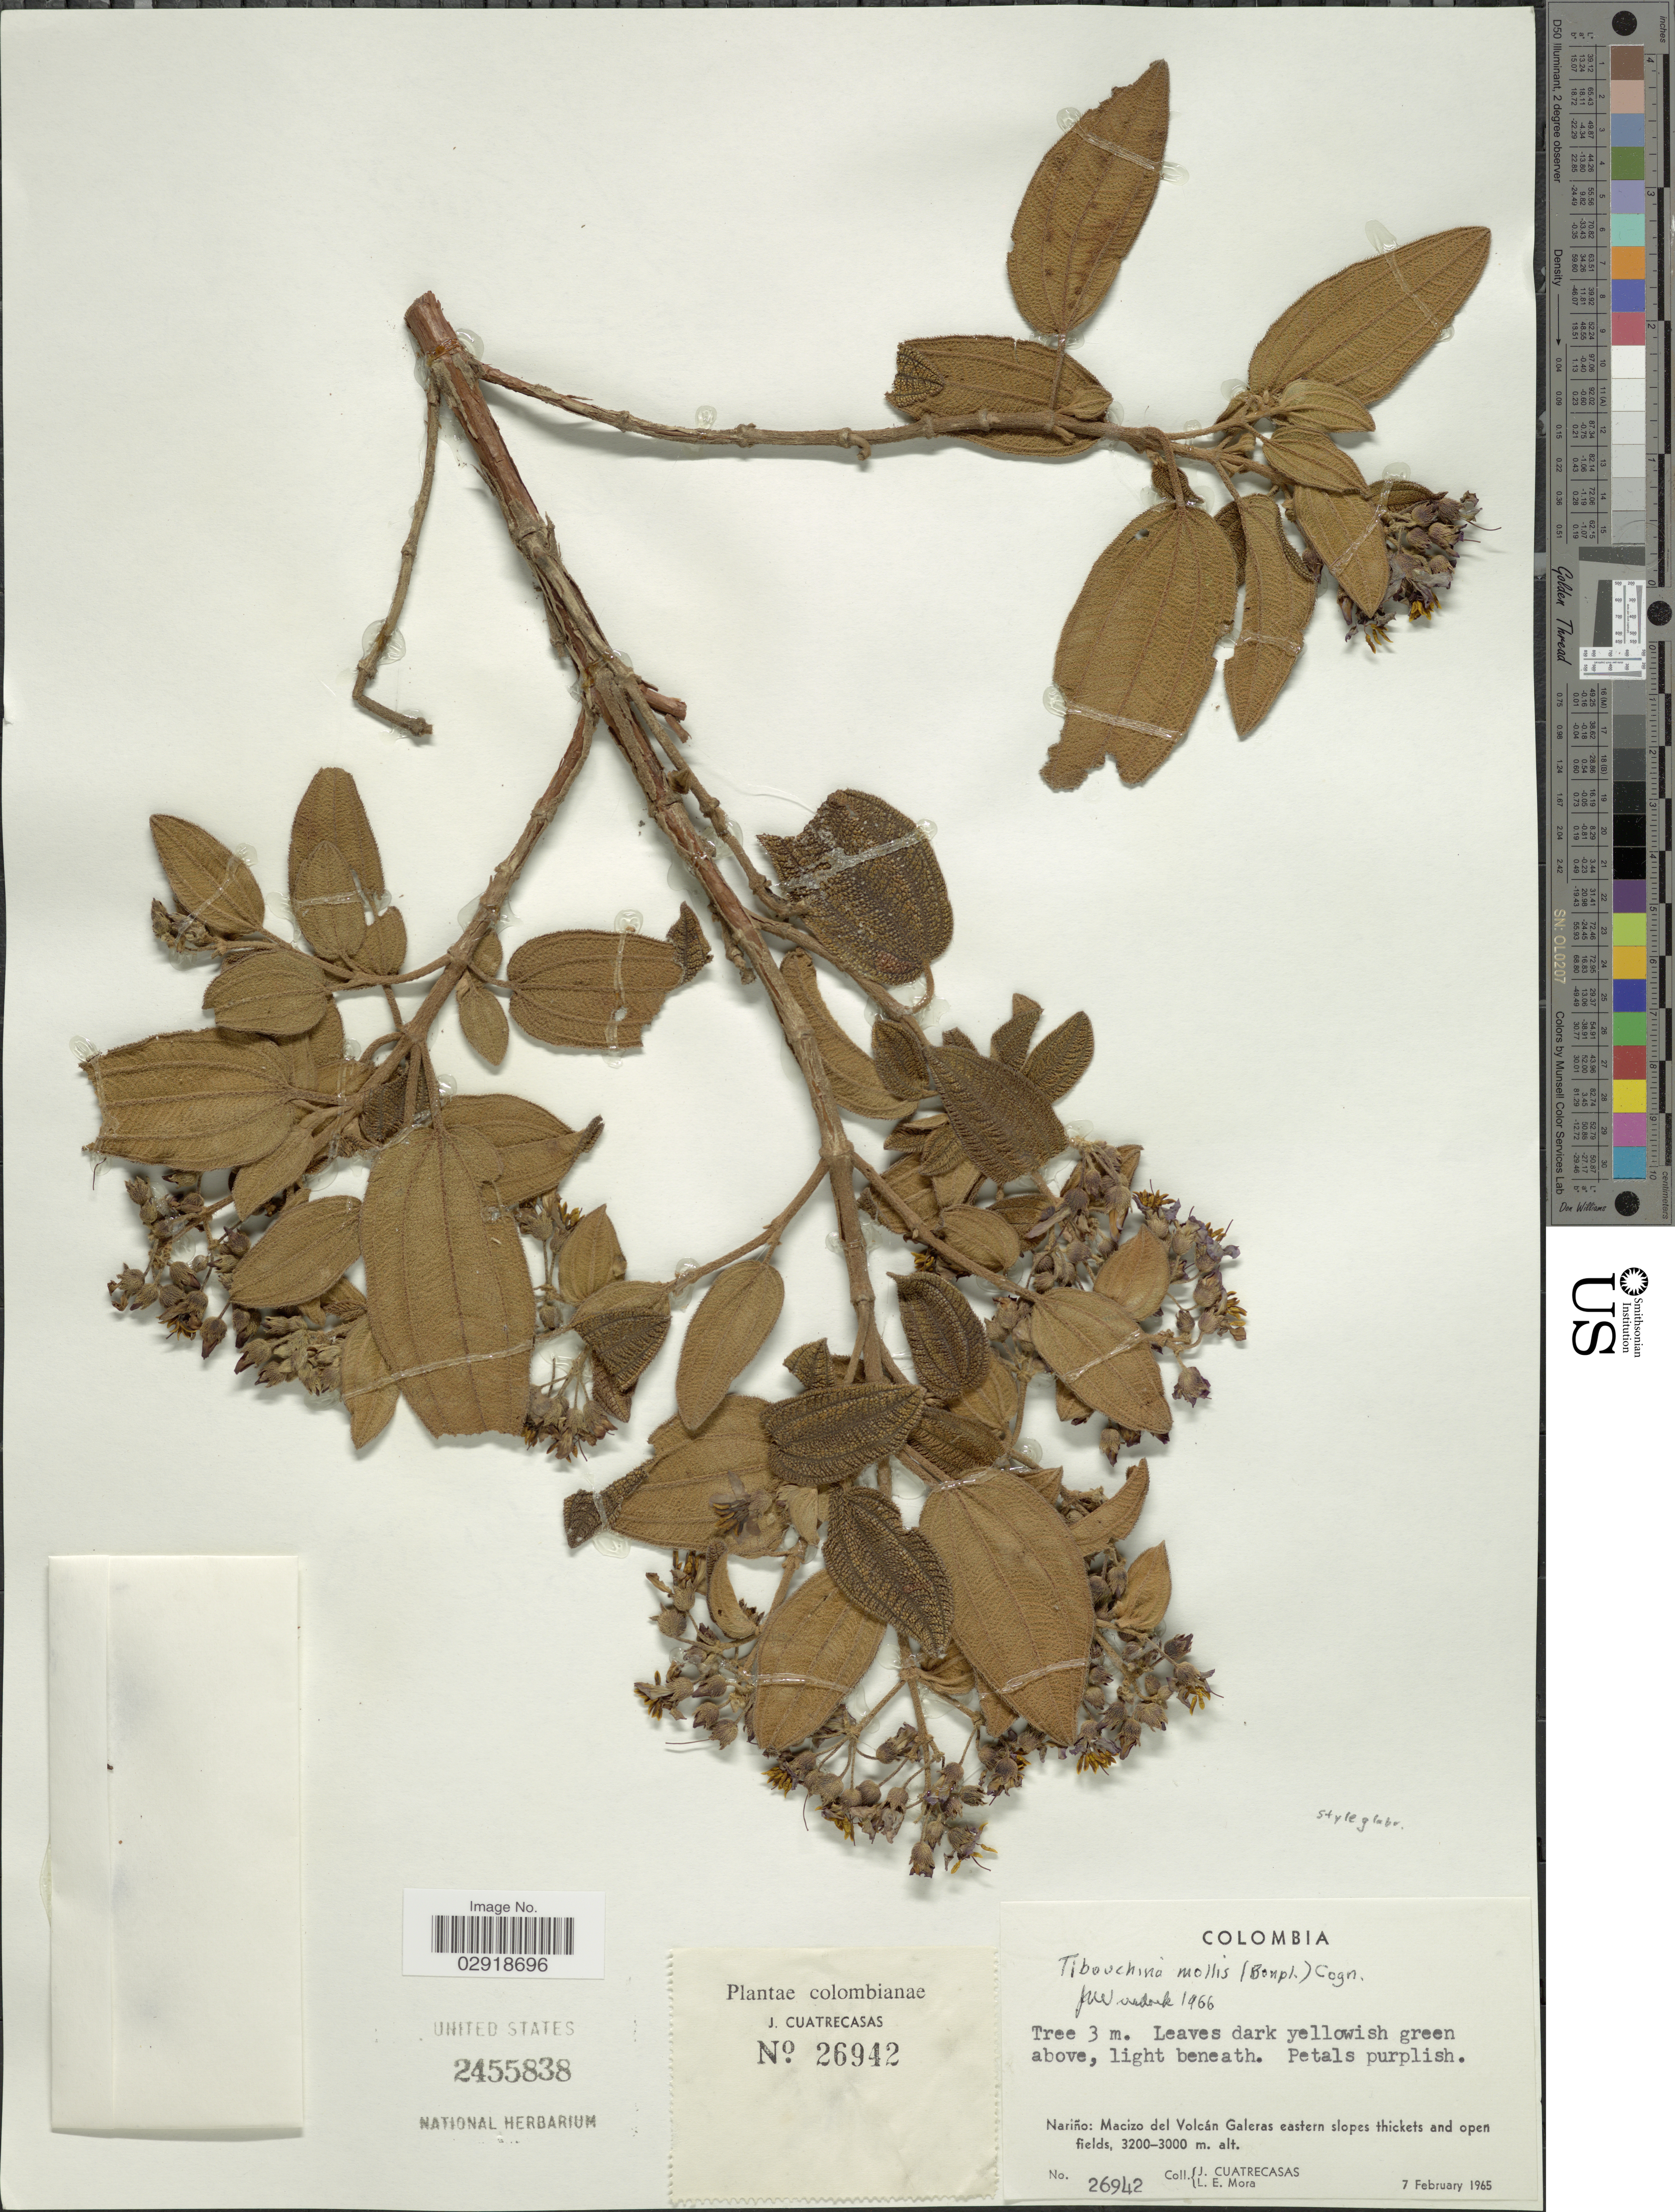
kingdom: Plantae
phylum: Tracheophyta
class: Magnoliopsida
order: Myrtales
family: Melastomataceae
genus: Chaetogastra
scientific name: Chaetogastra mollis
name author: (Bonpl.) DC.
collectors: J. Cuatrecasas & L. Mora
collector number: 26942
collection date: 1965-02-07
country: Colombia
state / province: Nariño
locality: Macizo del Volcán Galeras eastern slopes thickets and open fields.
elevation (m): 3000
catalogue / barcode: US 2455838